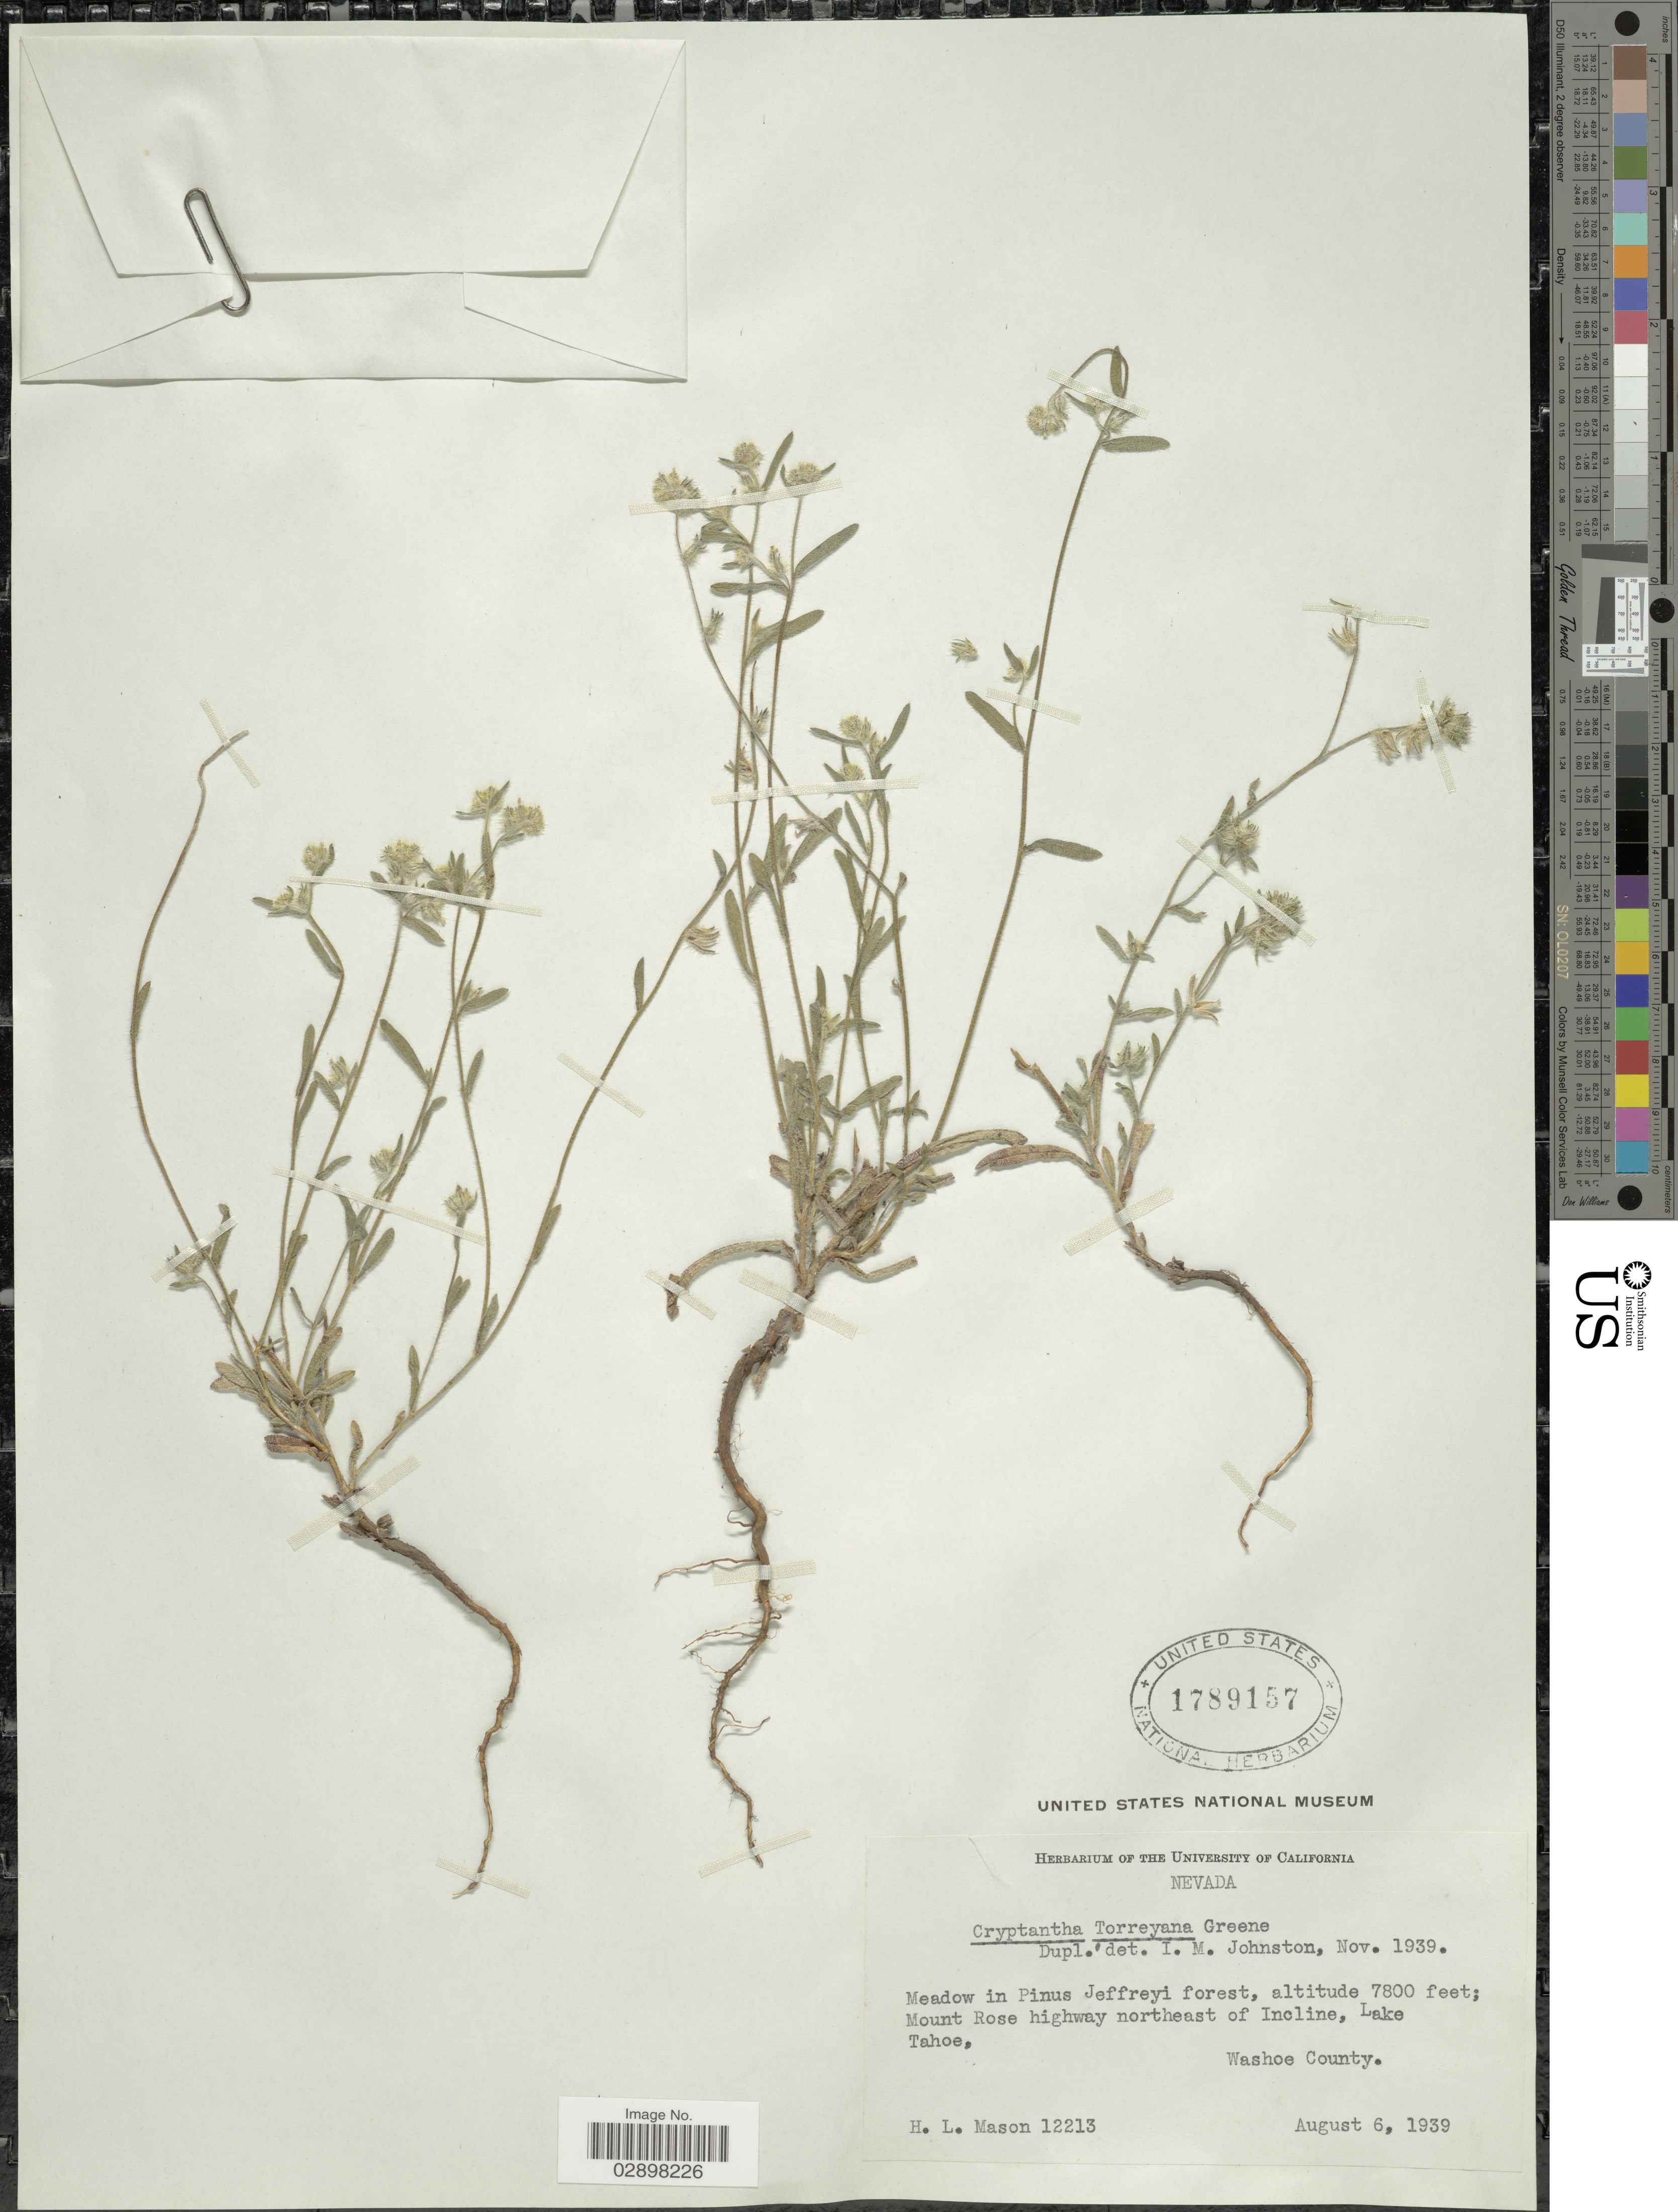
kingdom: Plantae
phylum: Tracheophyta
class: Magnoliopsida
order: Boraginales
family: Boraginaceae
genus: Cryptantha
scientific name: Cryptantha torreyana var. genuina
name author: I.M. Johnst.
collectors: H. L. Mason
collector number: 12213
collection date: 1939-08-06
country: United States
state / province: Nevada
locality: Mount Rose highway northeast of Incline, Lake Tahoe, Washoe County.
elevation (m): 2377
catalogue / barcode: US 1789157